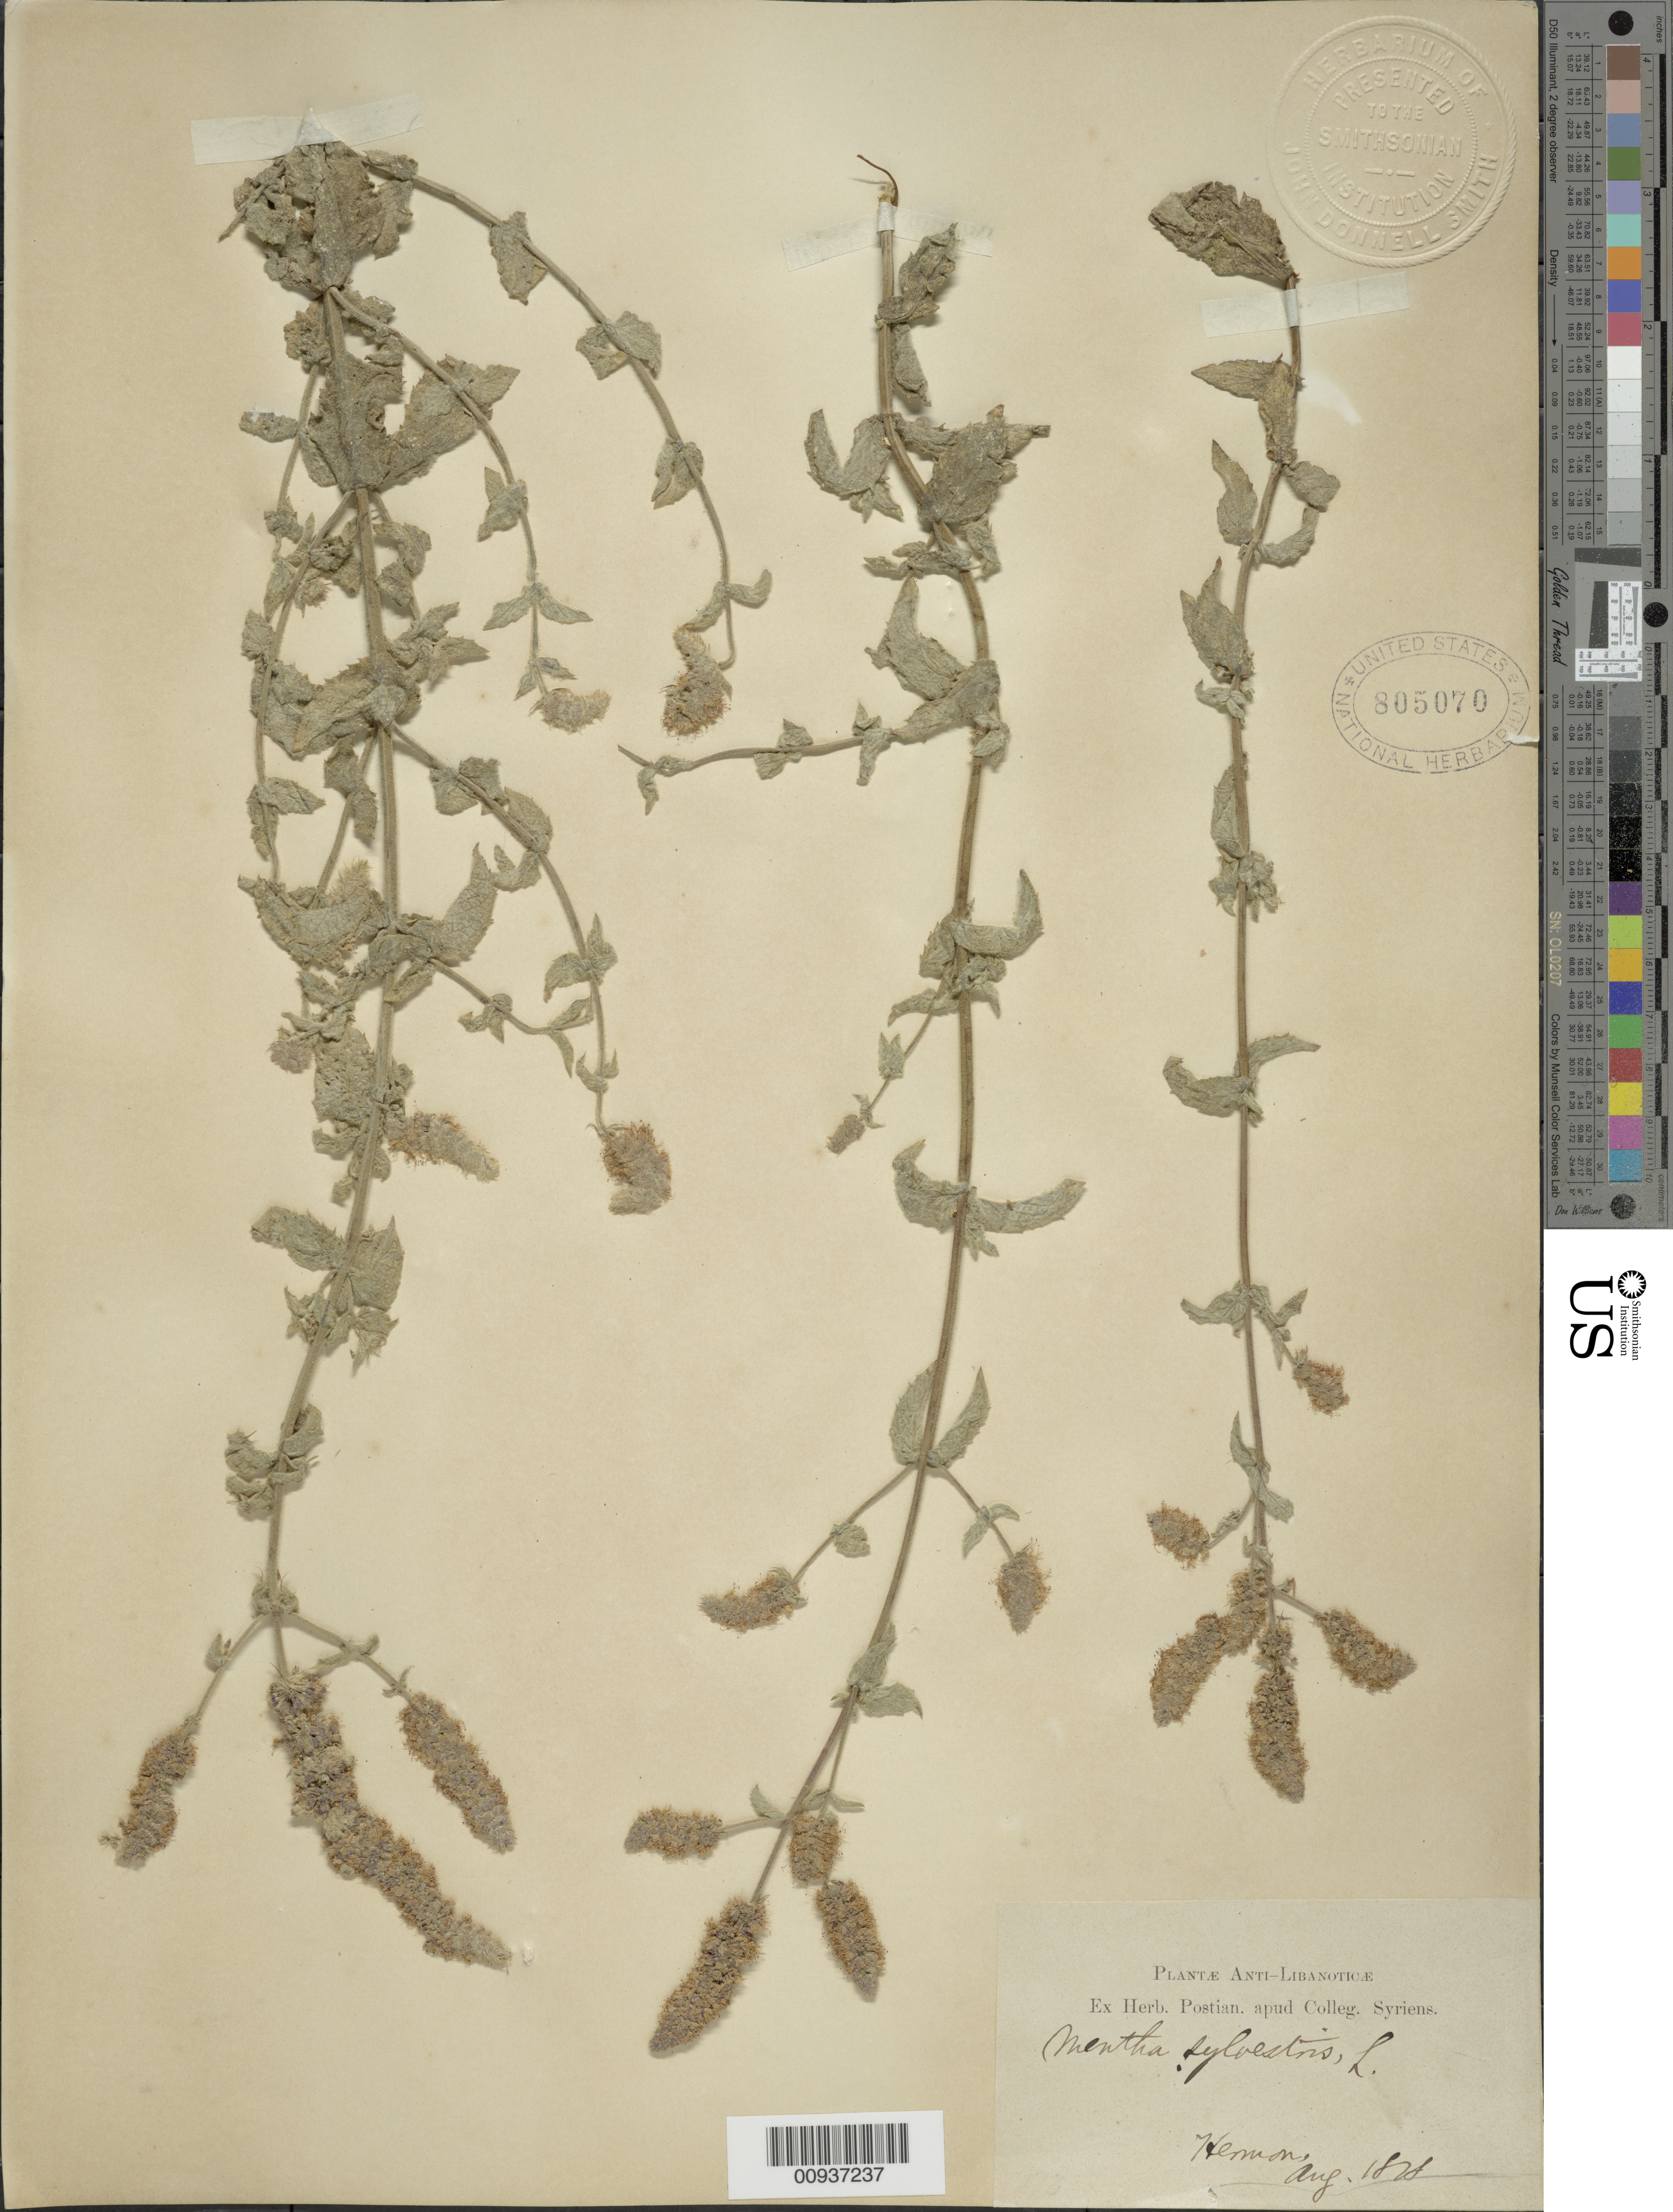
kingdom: Plantae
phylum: Tracheophyta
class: Magnoliopsida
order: Lamiales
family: Lamiaceae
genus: Mentha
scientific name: Mentha sylvestris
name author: L.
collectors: -. Postian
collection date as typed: Aug 1878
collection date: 1878-08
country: Syria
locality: Hemon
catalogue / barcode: US 805070